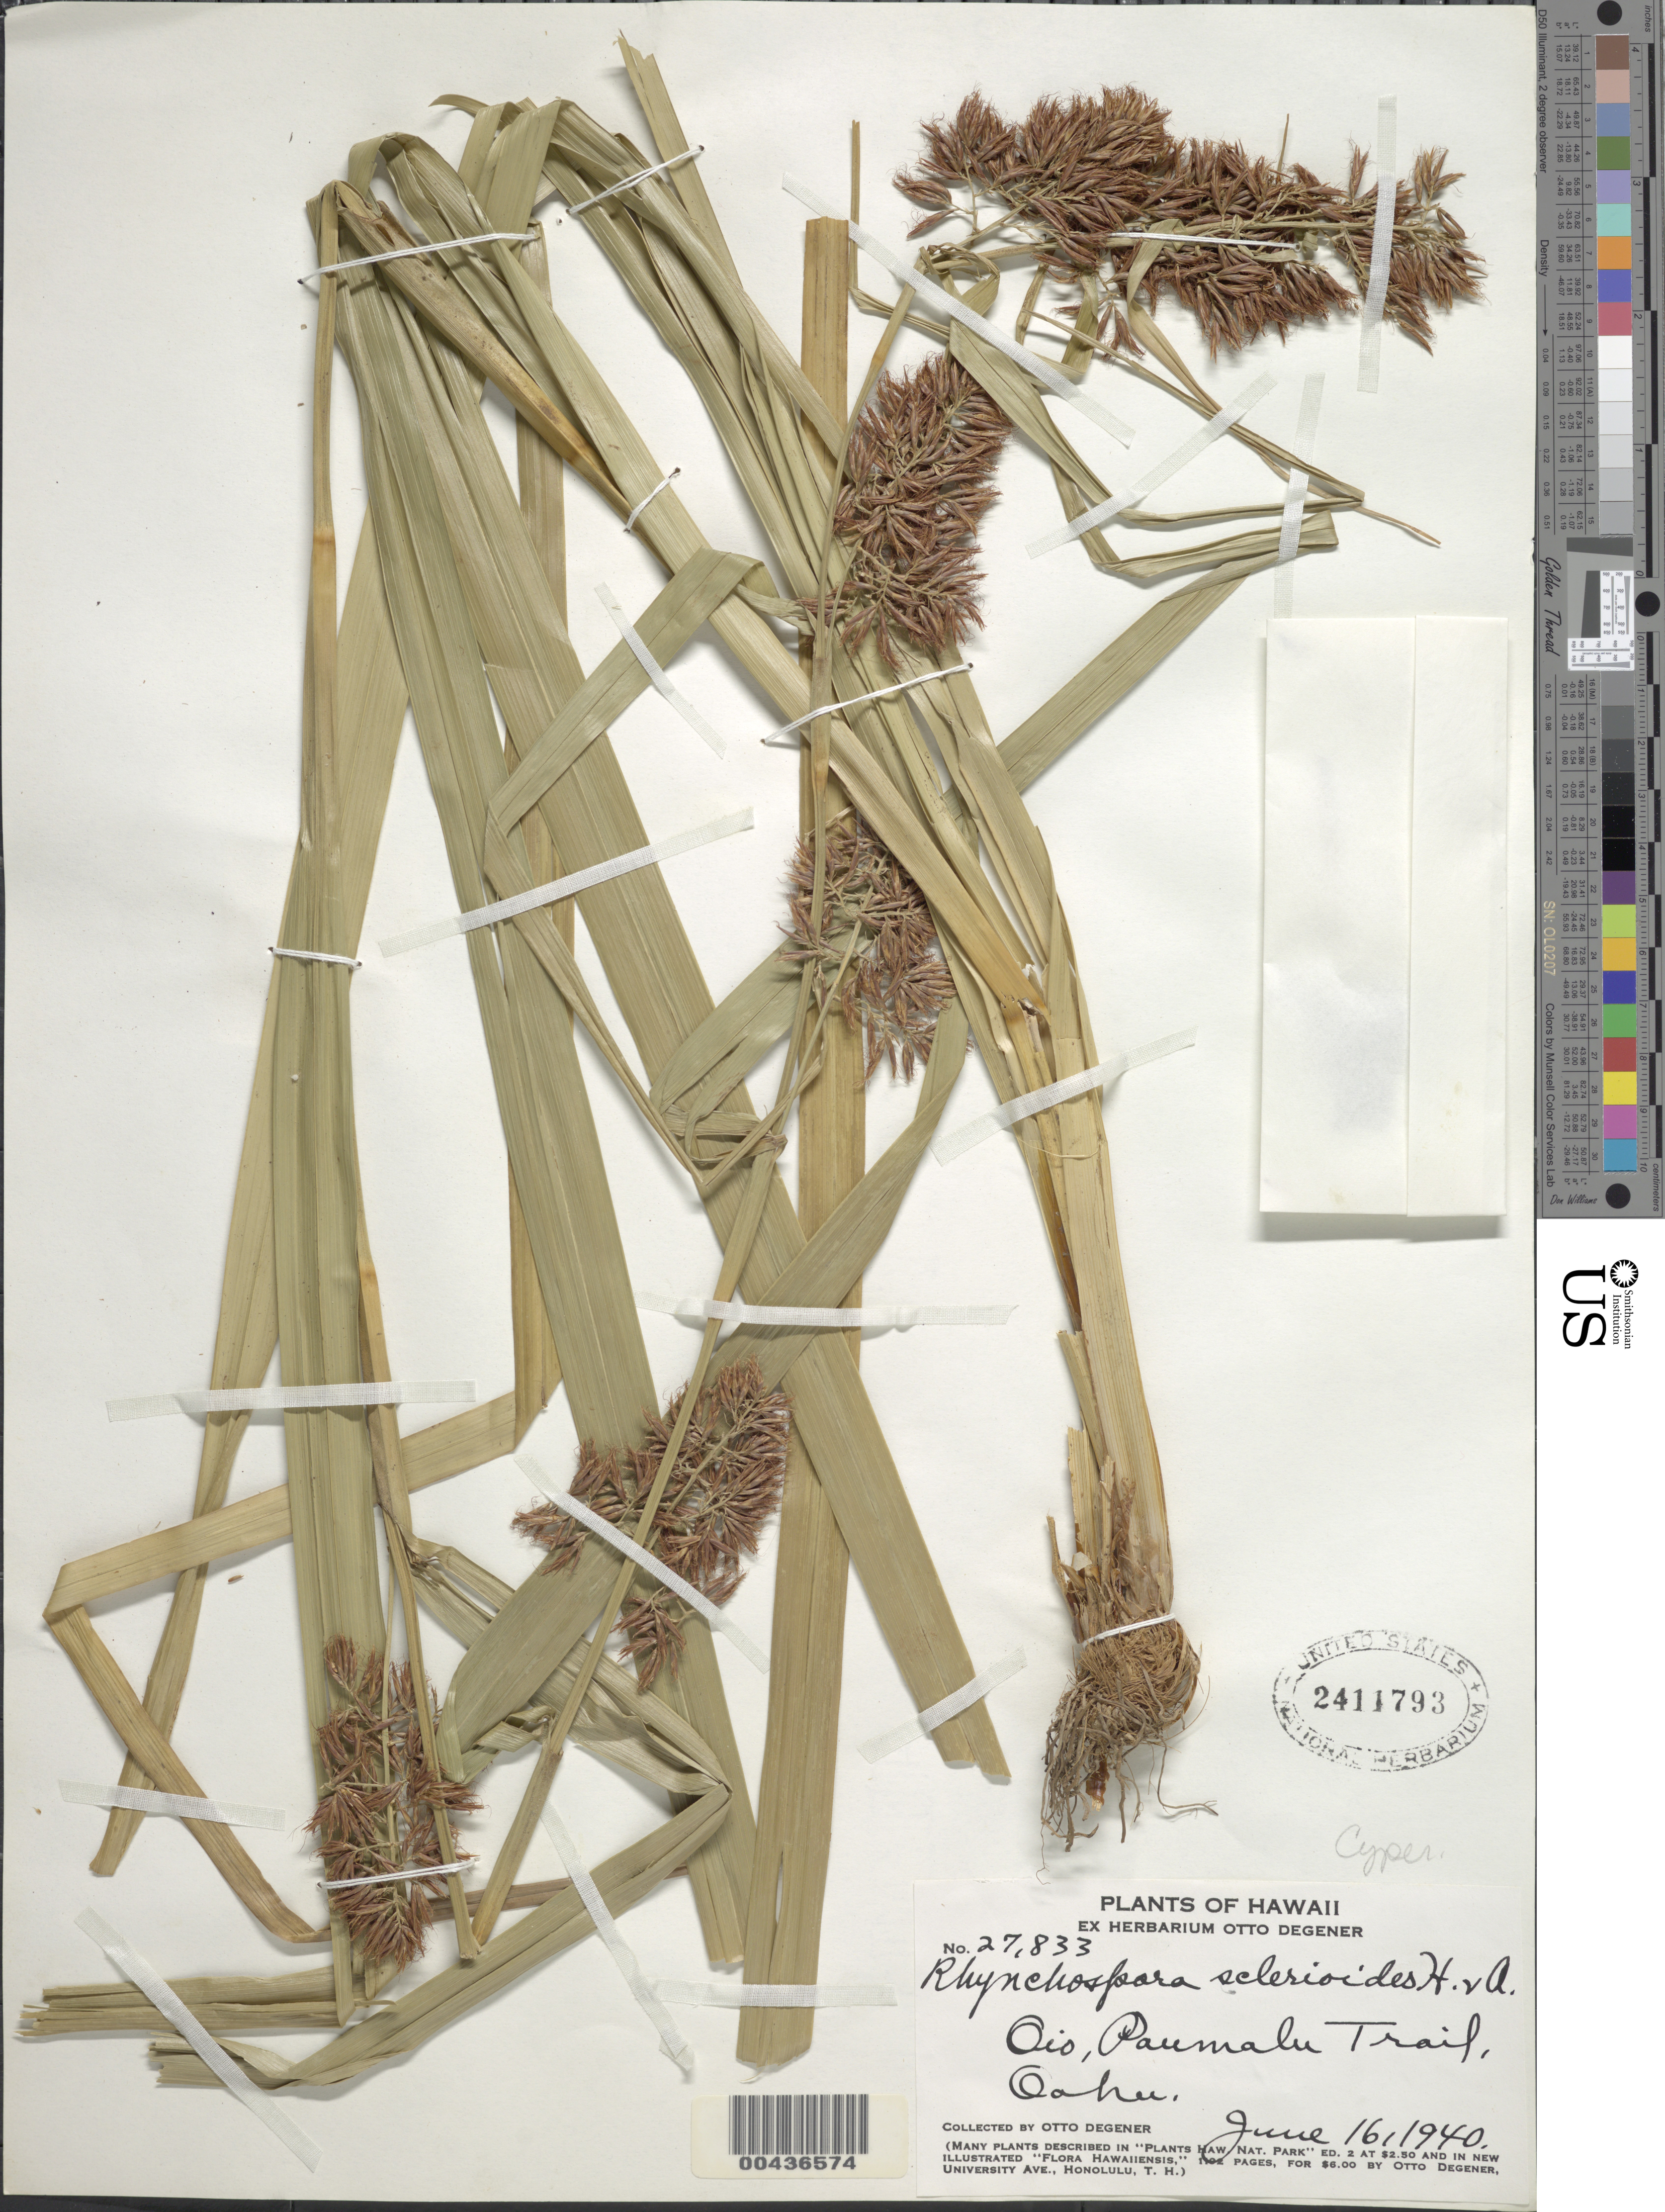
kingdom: Plantae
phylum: Tracheophyta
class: Liliopsida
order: Poales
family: Cyperaceae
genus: Rhynchospora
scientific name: Rhynchospora sclerioides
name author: Hook. & Arn.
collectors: O. Degener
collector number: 27833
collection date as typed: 16 Jun 1940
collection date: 1940-06-16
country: United States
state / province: Hawaii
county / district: Honolulu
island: Oahu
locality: Oio, Paumalu Trail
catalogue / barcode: US 2411793